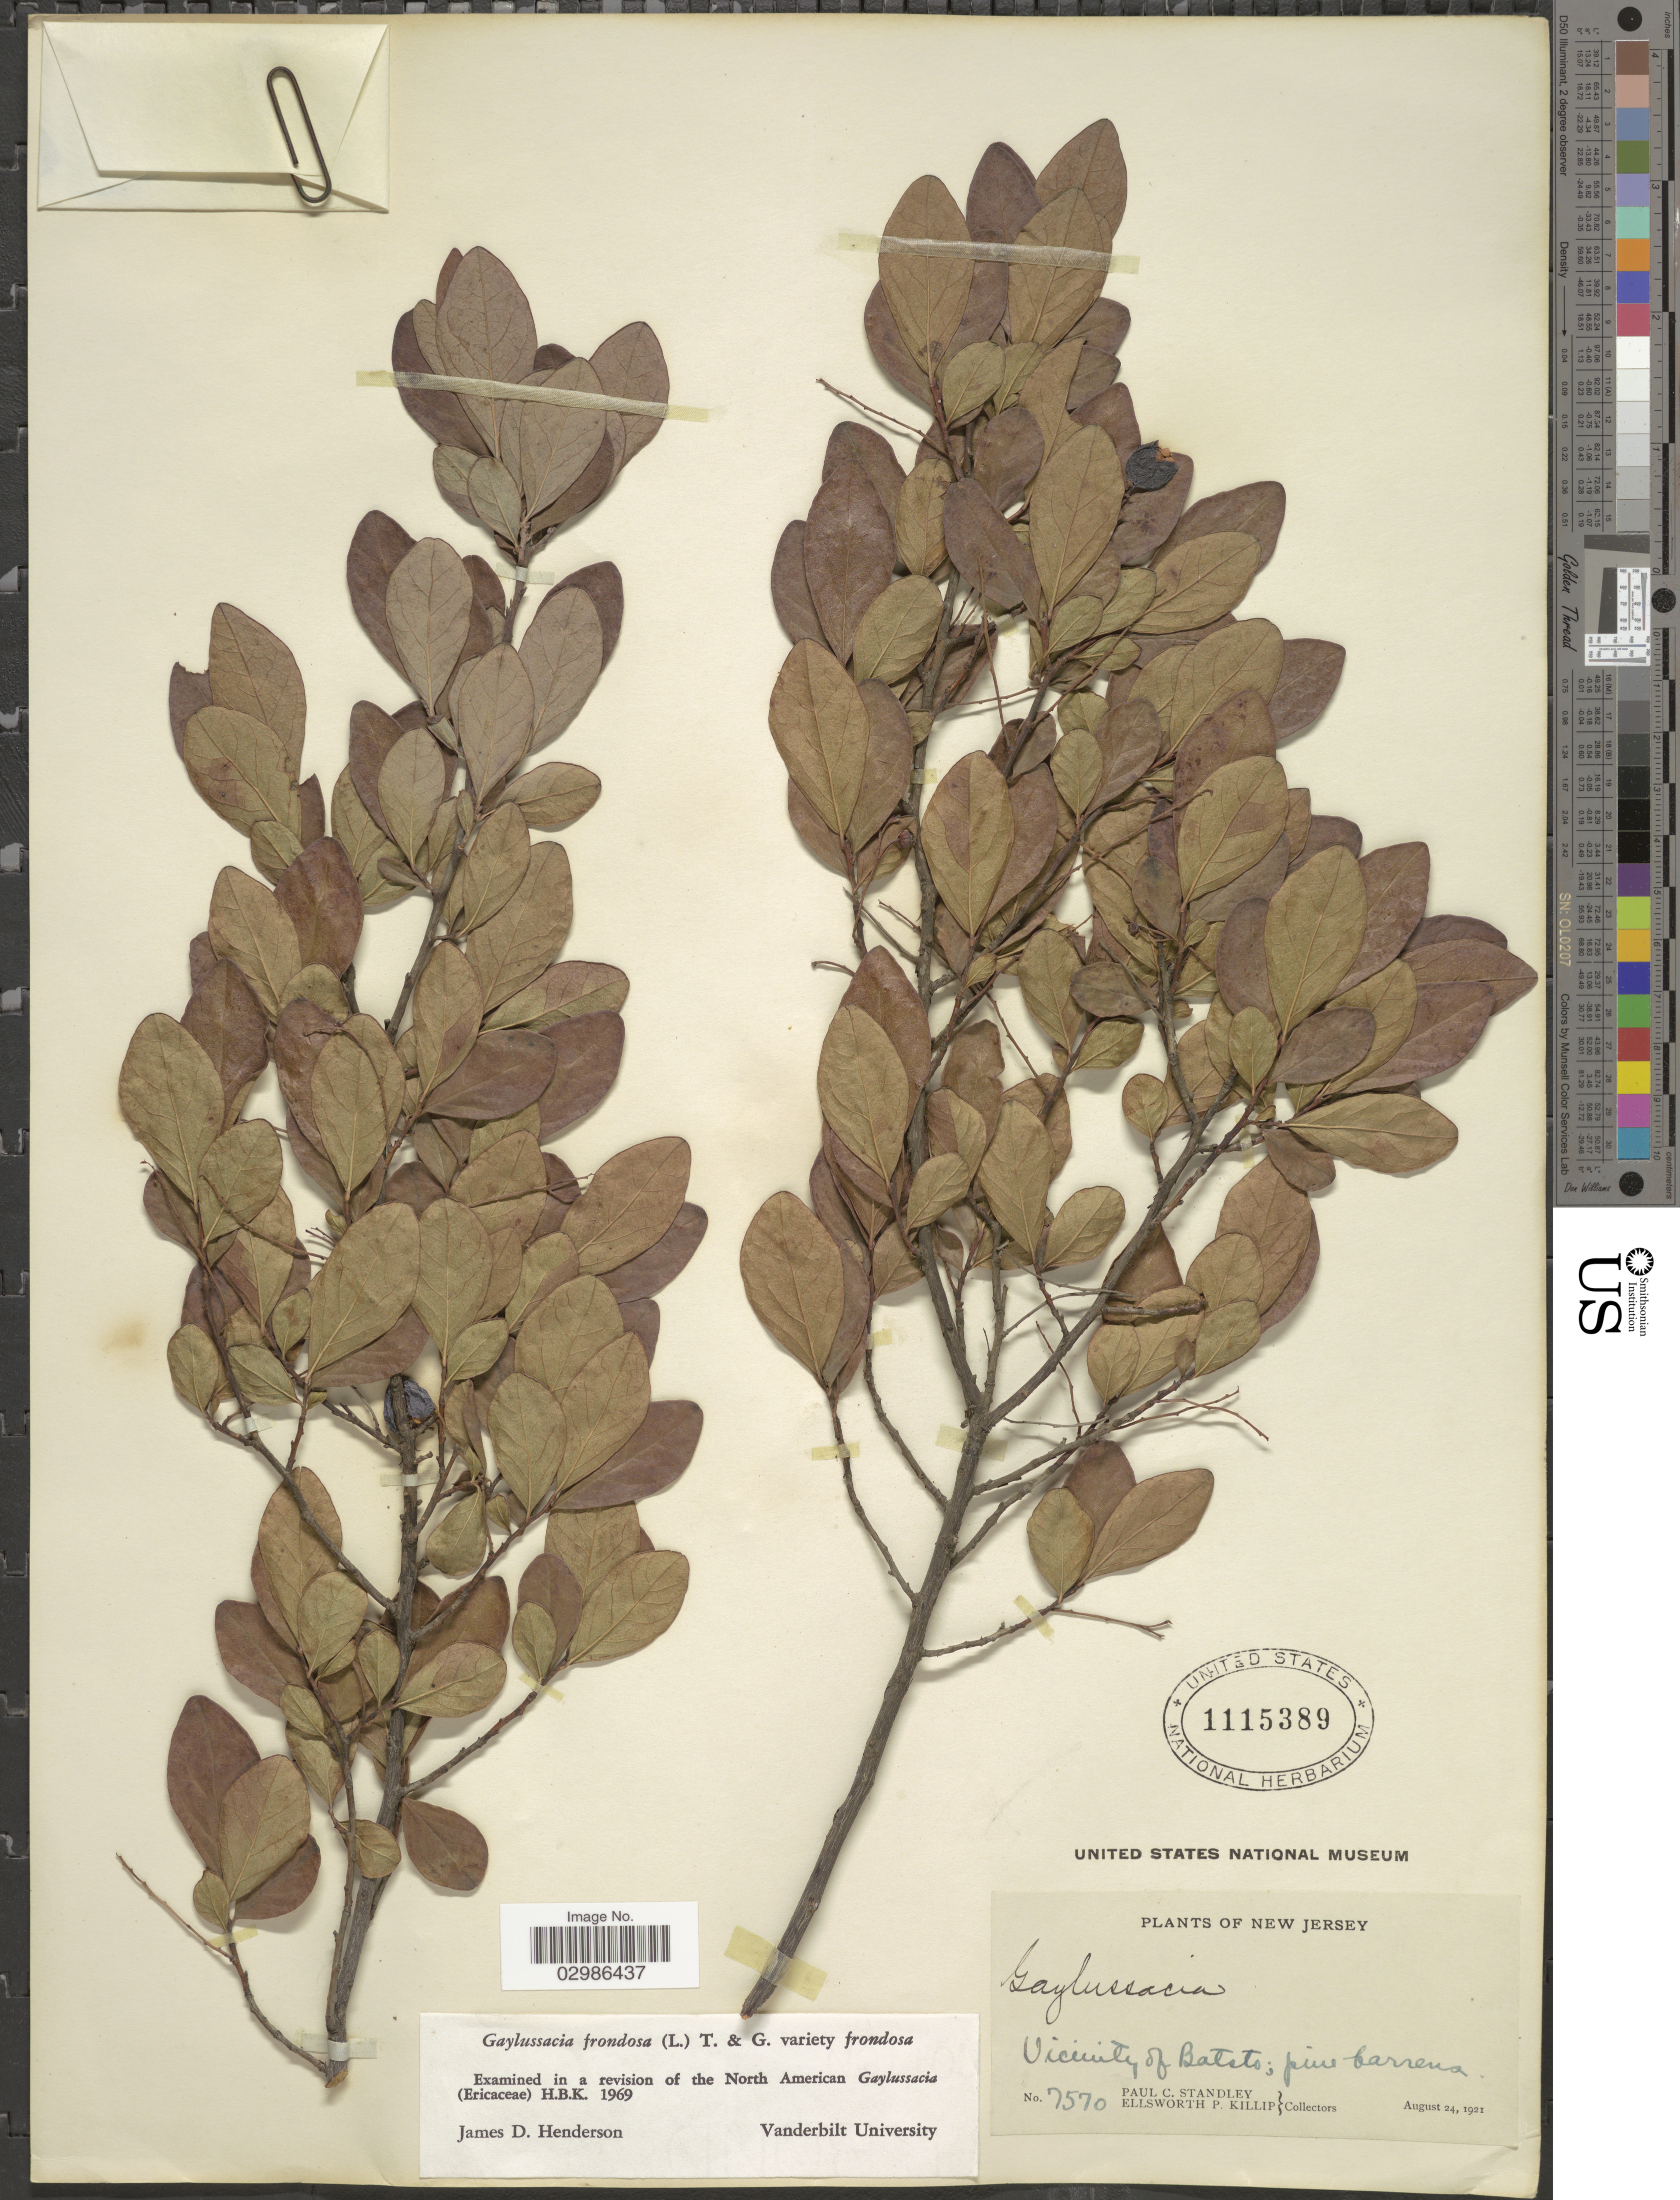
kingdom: Plantae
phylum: Tracheophyta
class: Magnoliopsida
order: Ericales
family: Ericaceae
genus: Gaylussacia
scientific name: Gaylussacia frondosa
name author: (L.) Torr. & A. Gray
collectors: P. C. Standley & E. P. Killip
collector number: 7570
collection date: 1921-08-24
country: United States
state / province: New Jersey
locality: Vicinity of Batsto.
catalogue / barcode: US 115389